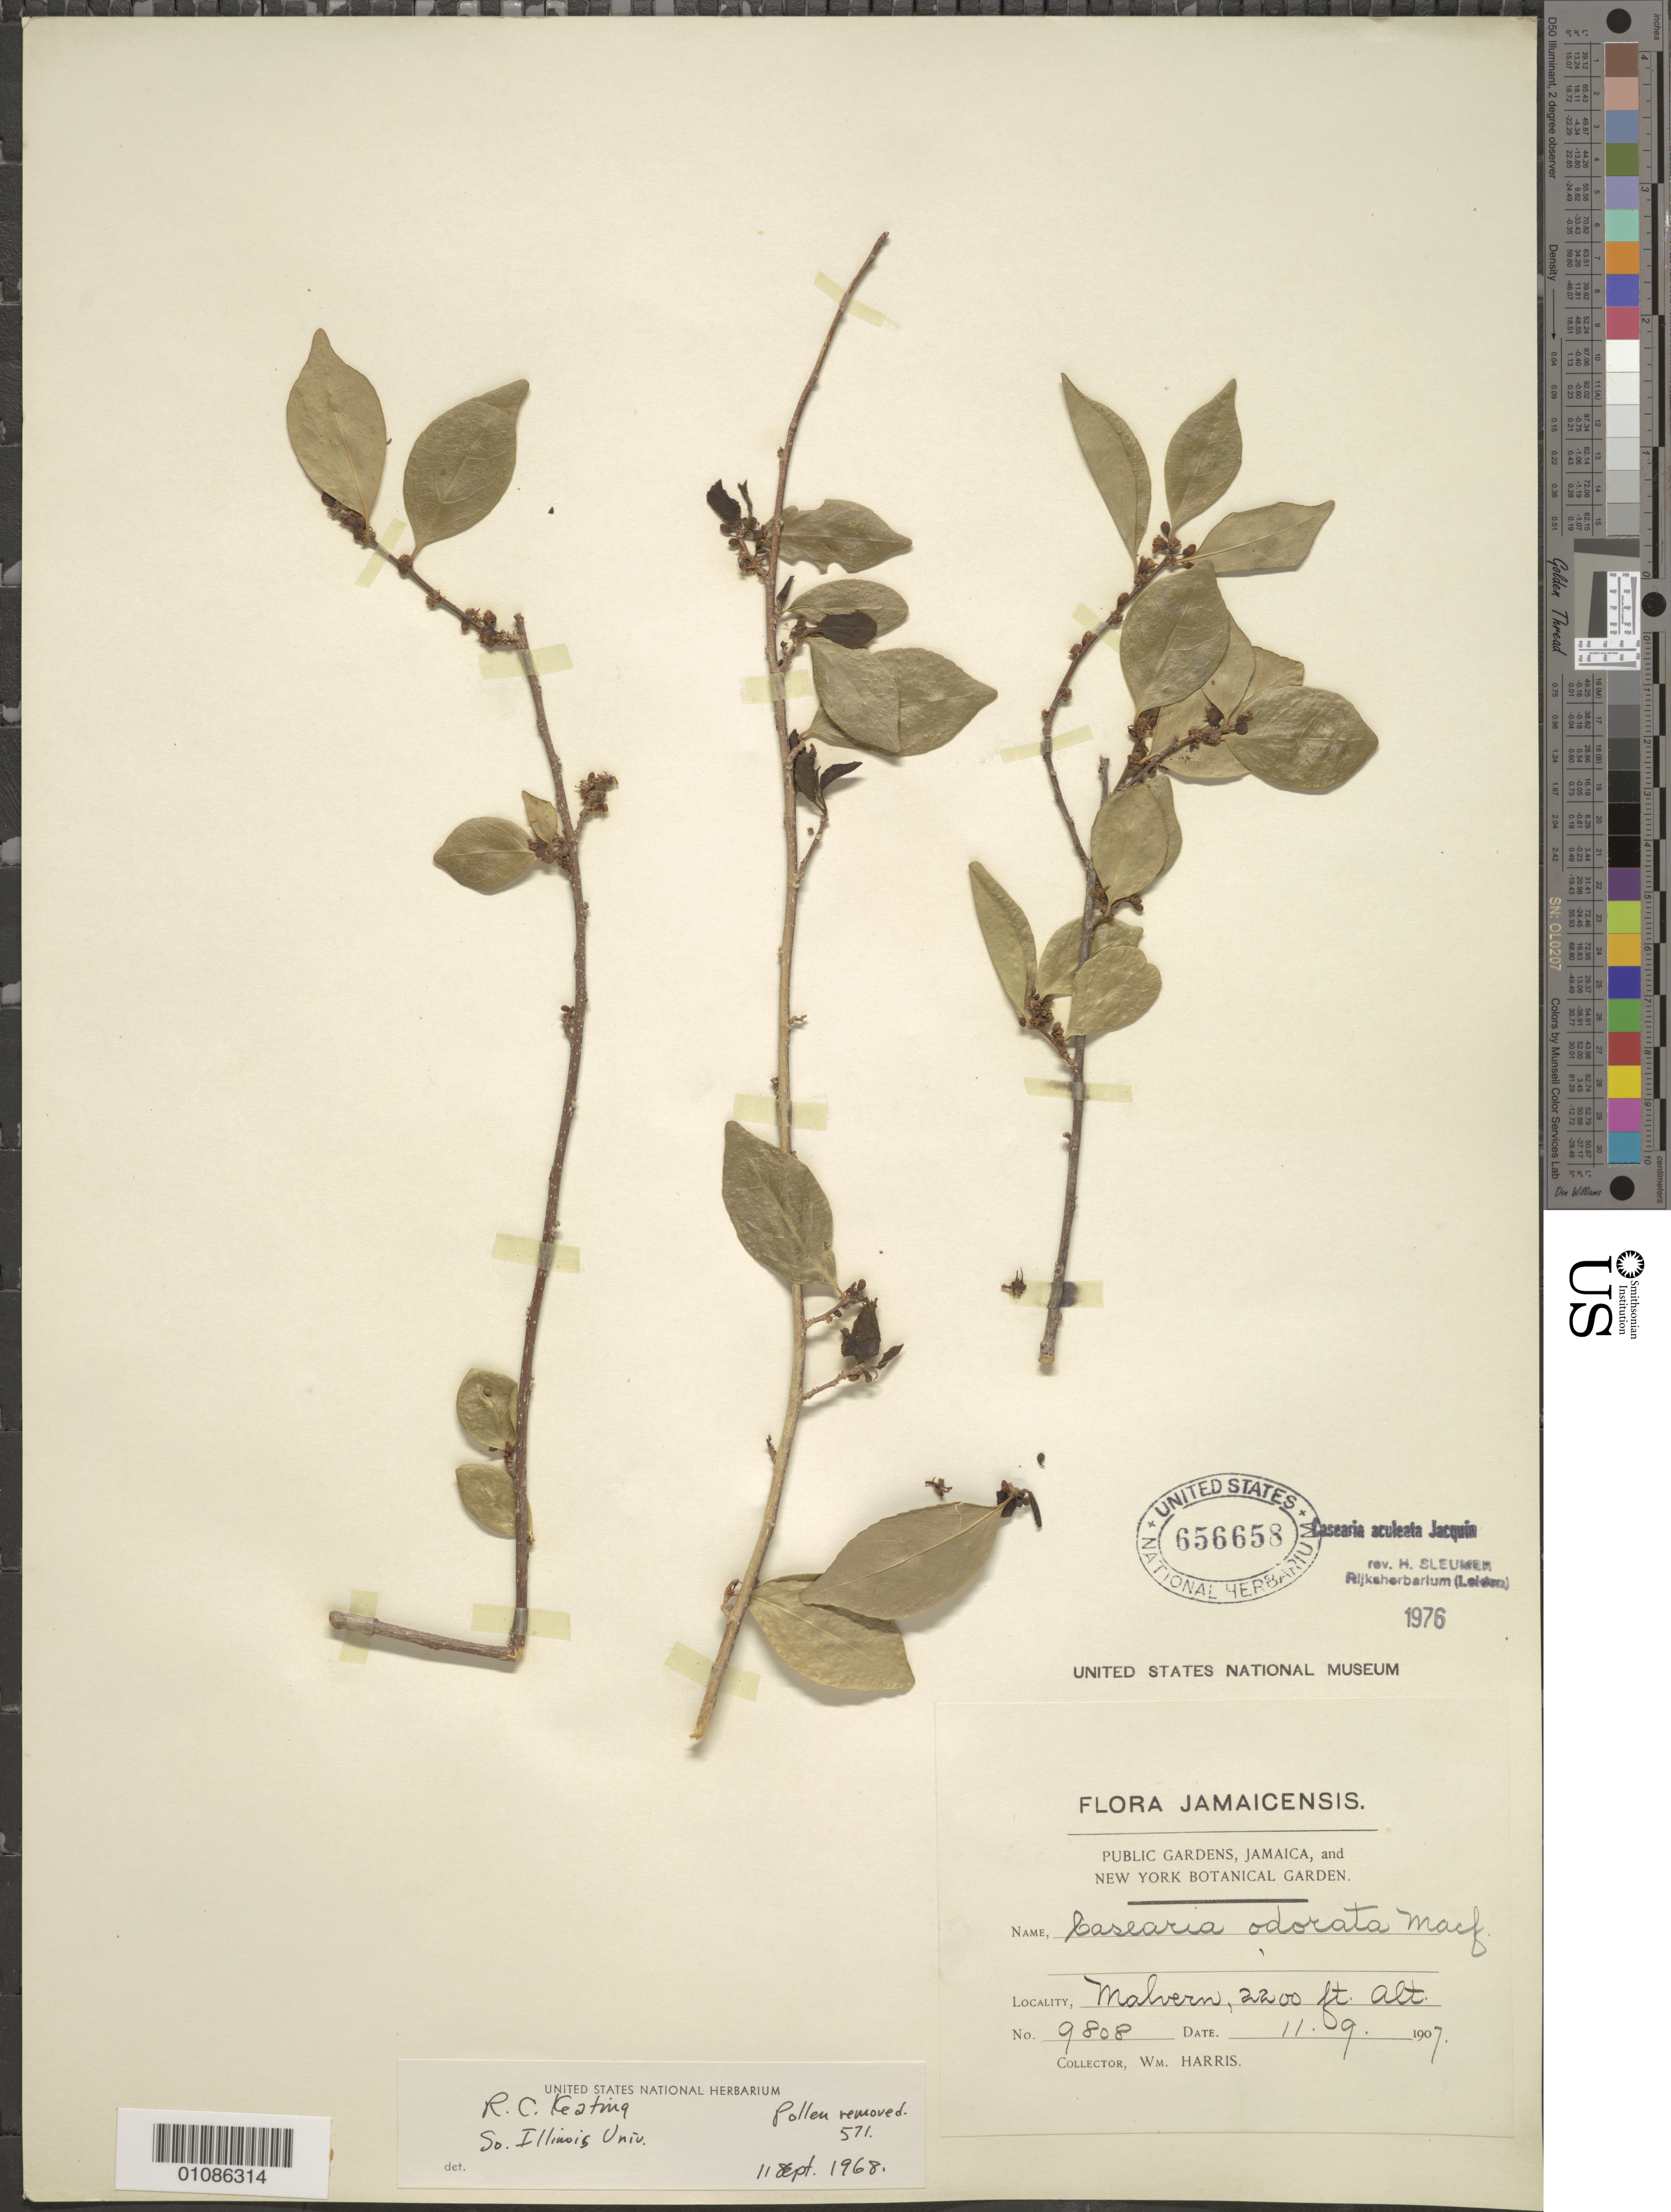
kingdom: Plantae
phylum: Tracheophyta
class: Magnoliopsida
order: Malpighiales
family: Salicaceae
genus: Casearia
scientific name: Casearia odorata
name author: Macfad.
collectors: W. Harris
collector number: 9808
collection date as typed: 11 Sep 1907 or 09 Nov 1907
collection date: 1907-09-11 or 1907-11-09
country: Jamaica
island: Jamaica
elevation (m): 671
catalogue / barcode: US 656658